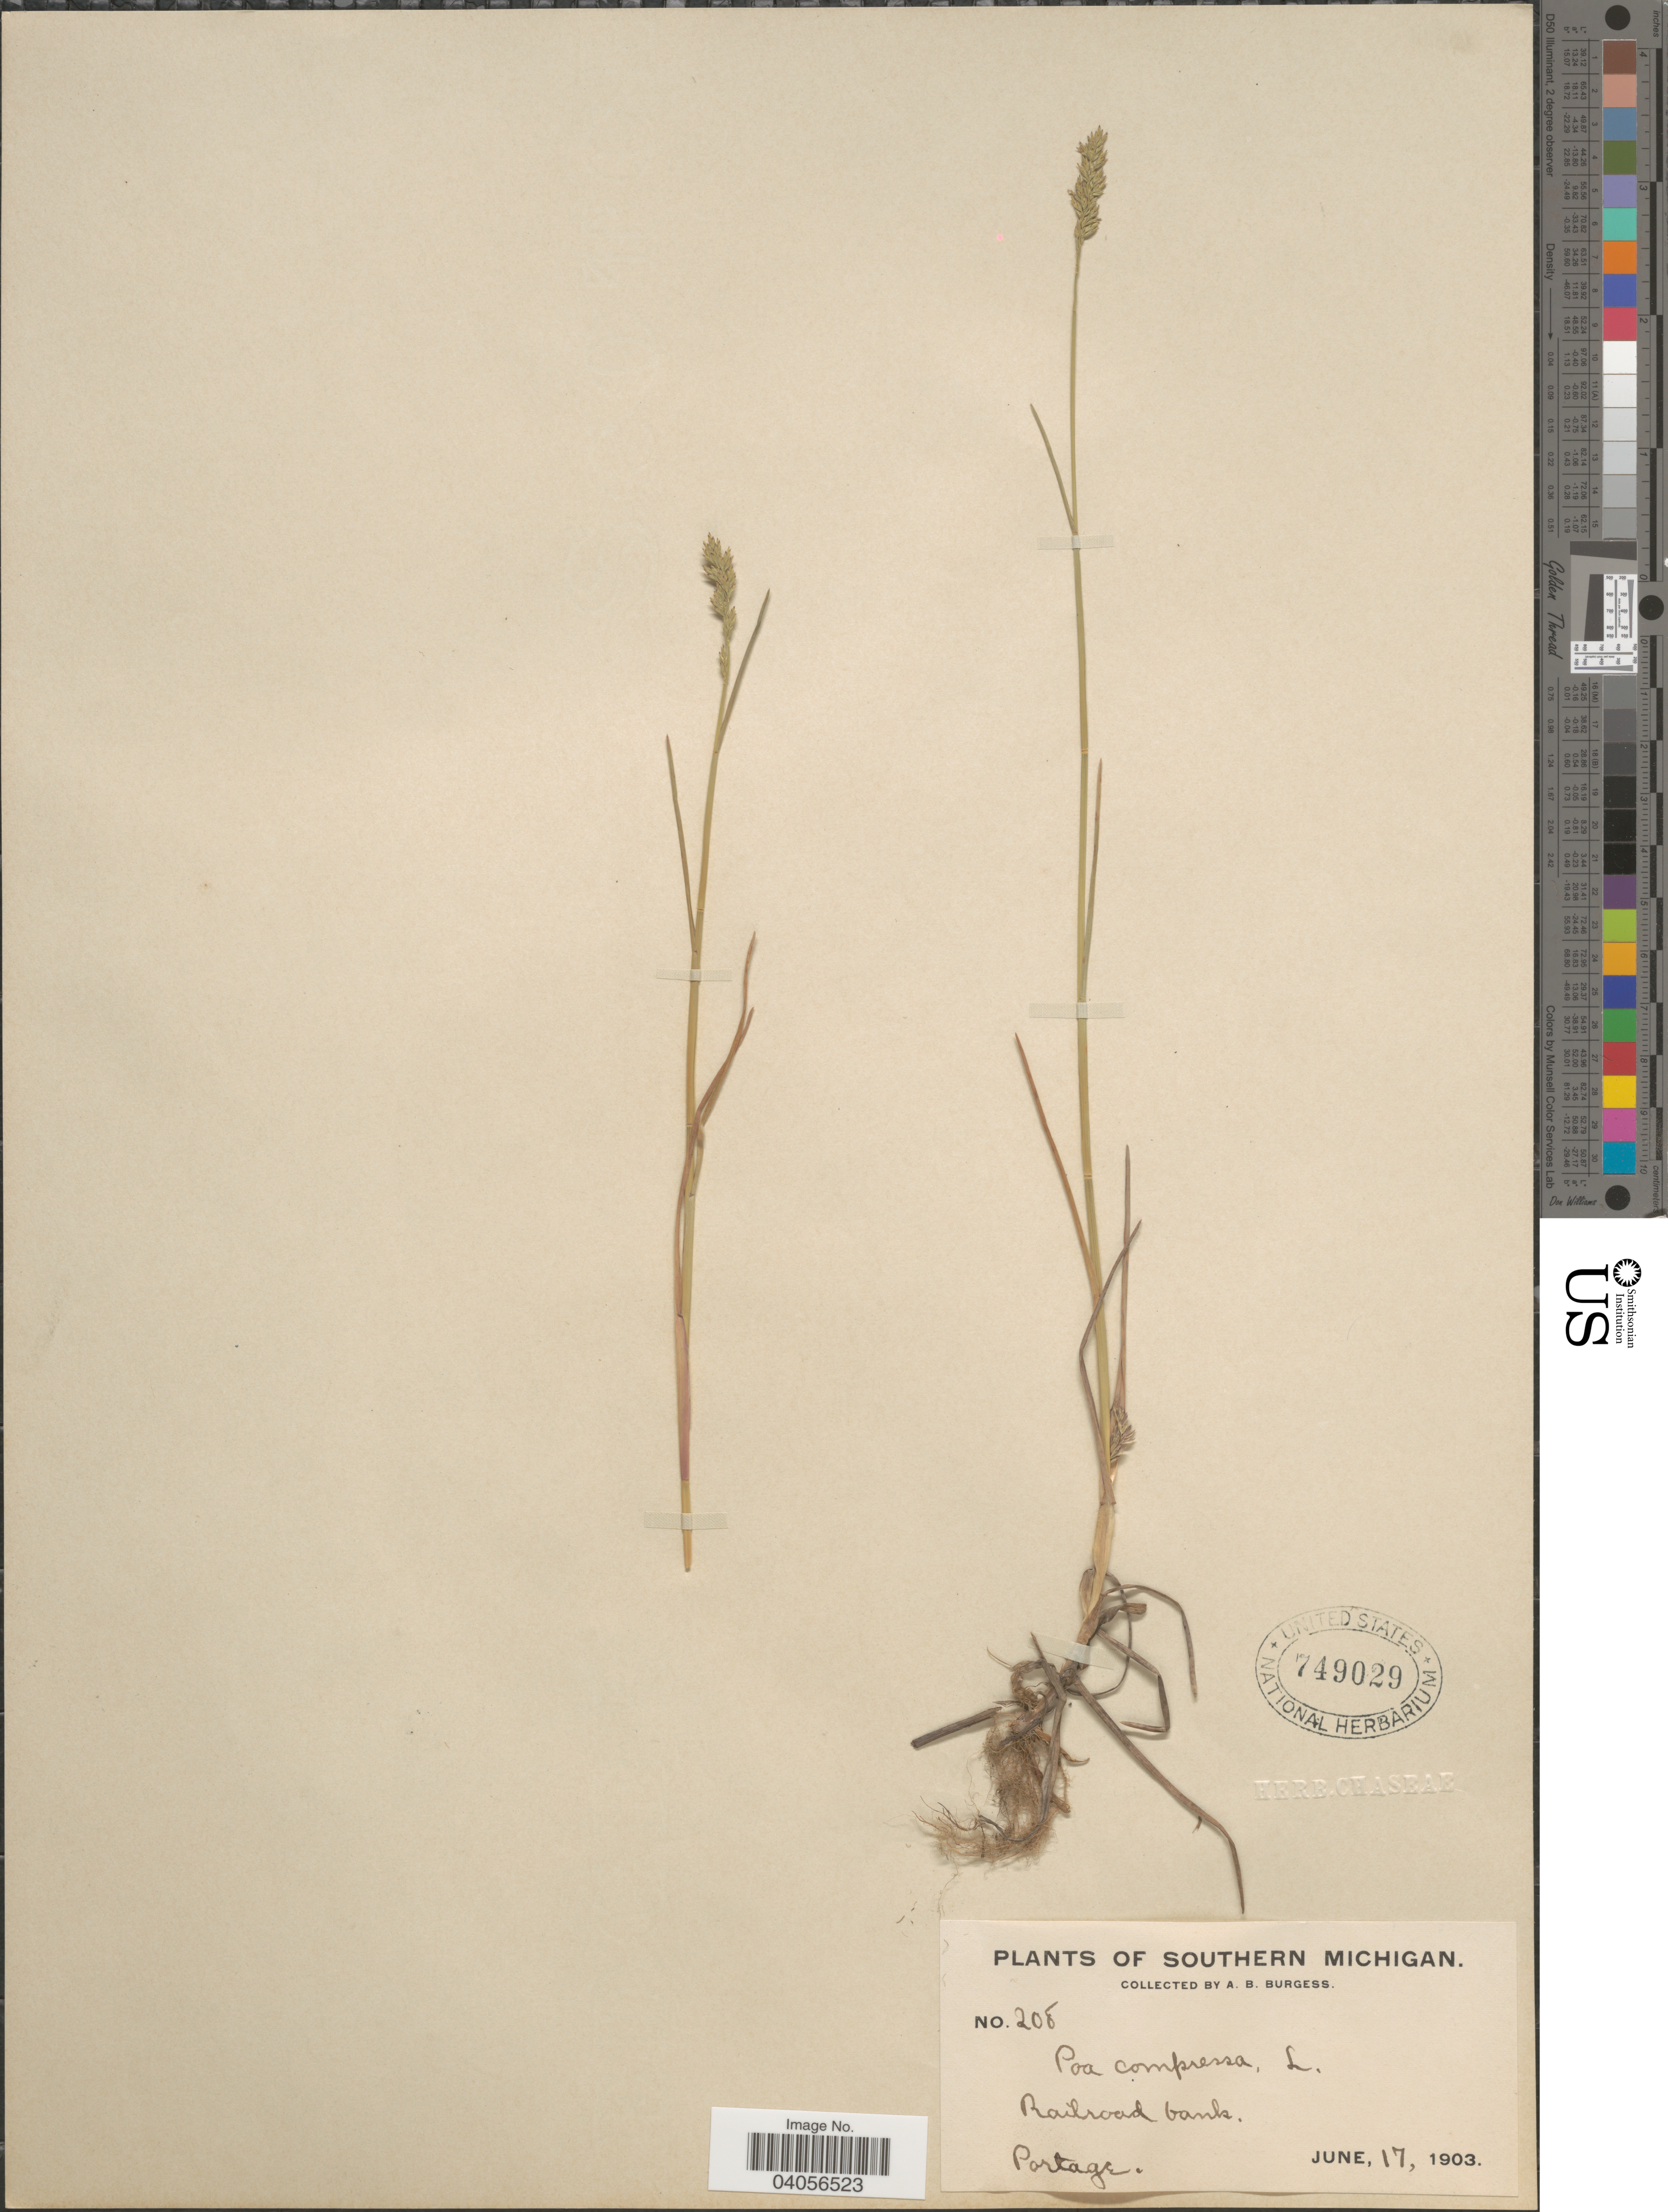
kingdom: Plantae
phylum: Tracheophyta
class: Liliopsida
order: Poales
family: Poaceae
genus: Poa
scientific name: Poa compressa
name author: L.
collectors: A. Burgess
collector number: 208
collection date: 1903-06-17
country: United States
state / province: Michigan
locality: Southern Michigan. Railroad bank. Portage.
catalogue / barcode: US 749029